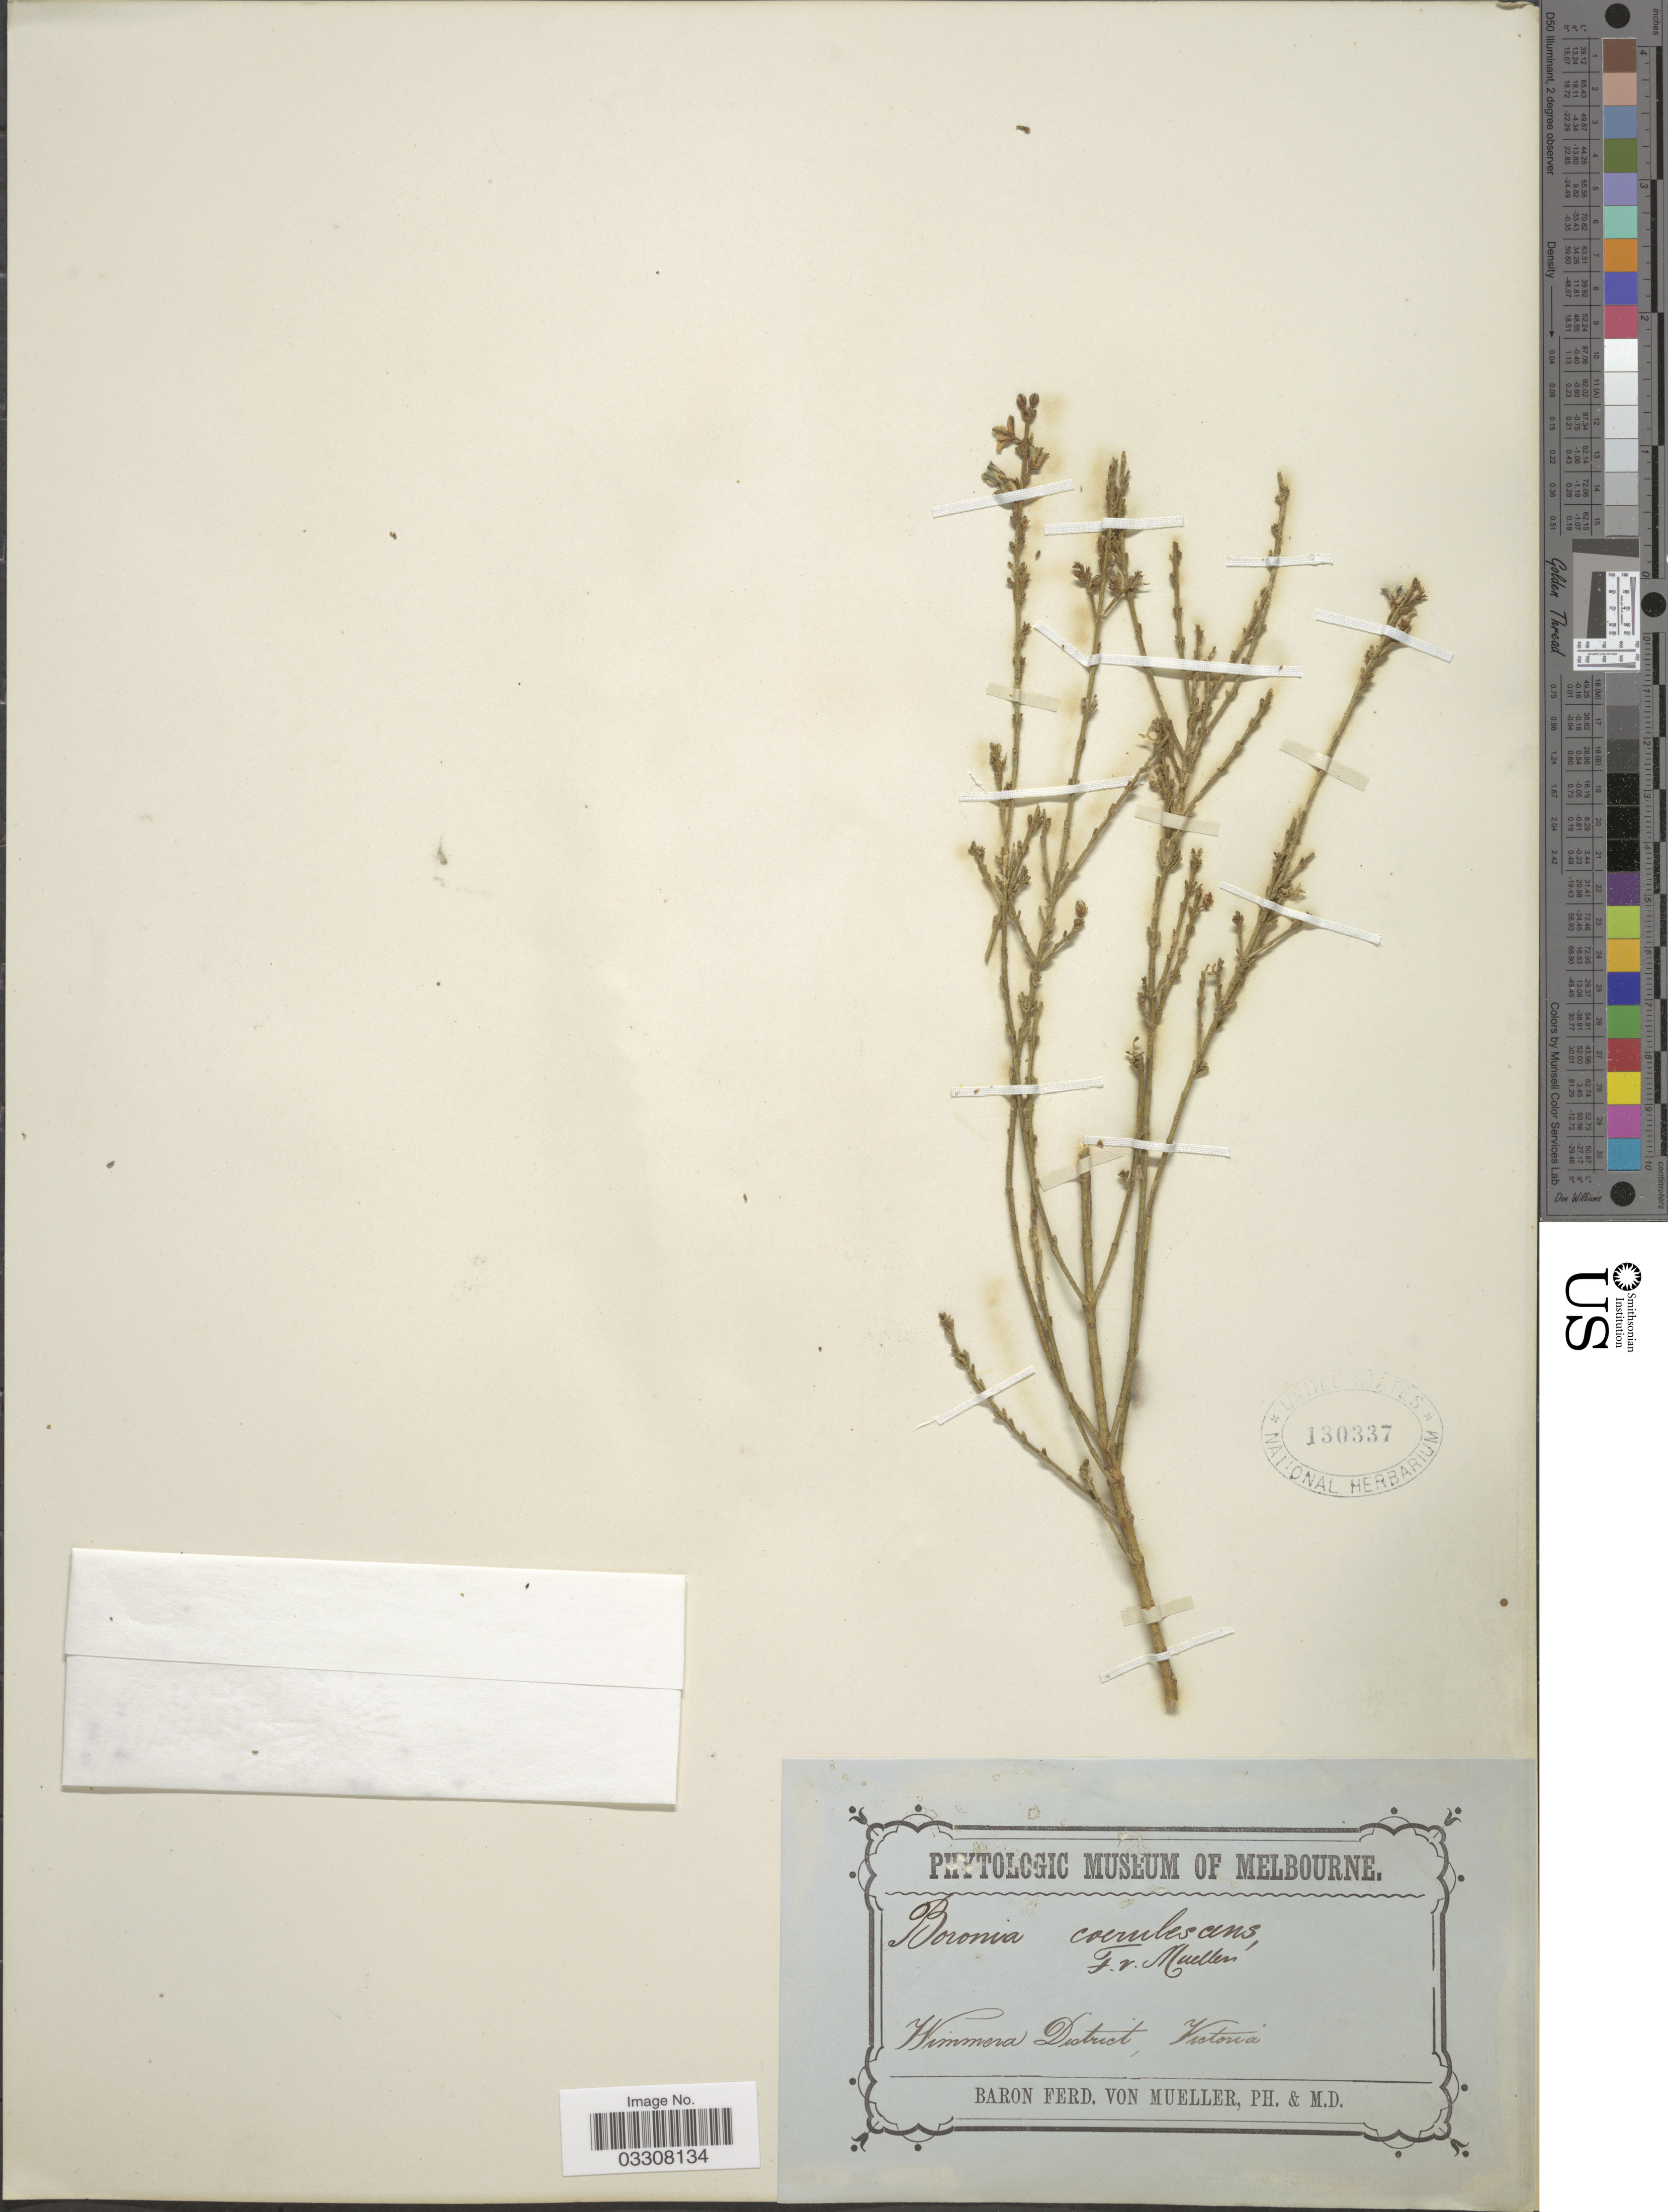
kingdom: Plantae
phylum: Tracheophyta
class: Magnoliopsida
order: Sapindales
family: Rutaceae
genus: Cyanothamnus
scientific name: Cyanothamnus coerulescens subsp. coerulescens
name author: (F. Muell.) Duretto & Heslewood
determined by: Strong, Mark T., (BOT), Smithsonian Institution - National Museum of Natural History (UNITED STATES)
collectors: F. Mueller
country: Australia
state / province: Victoria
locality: Wimmera District, Victoria.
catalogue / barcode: US 130337